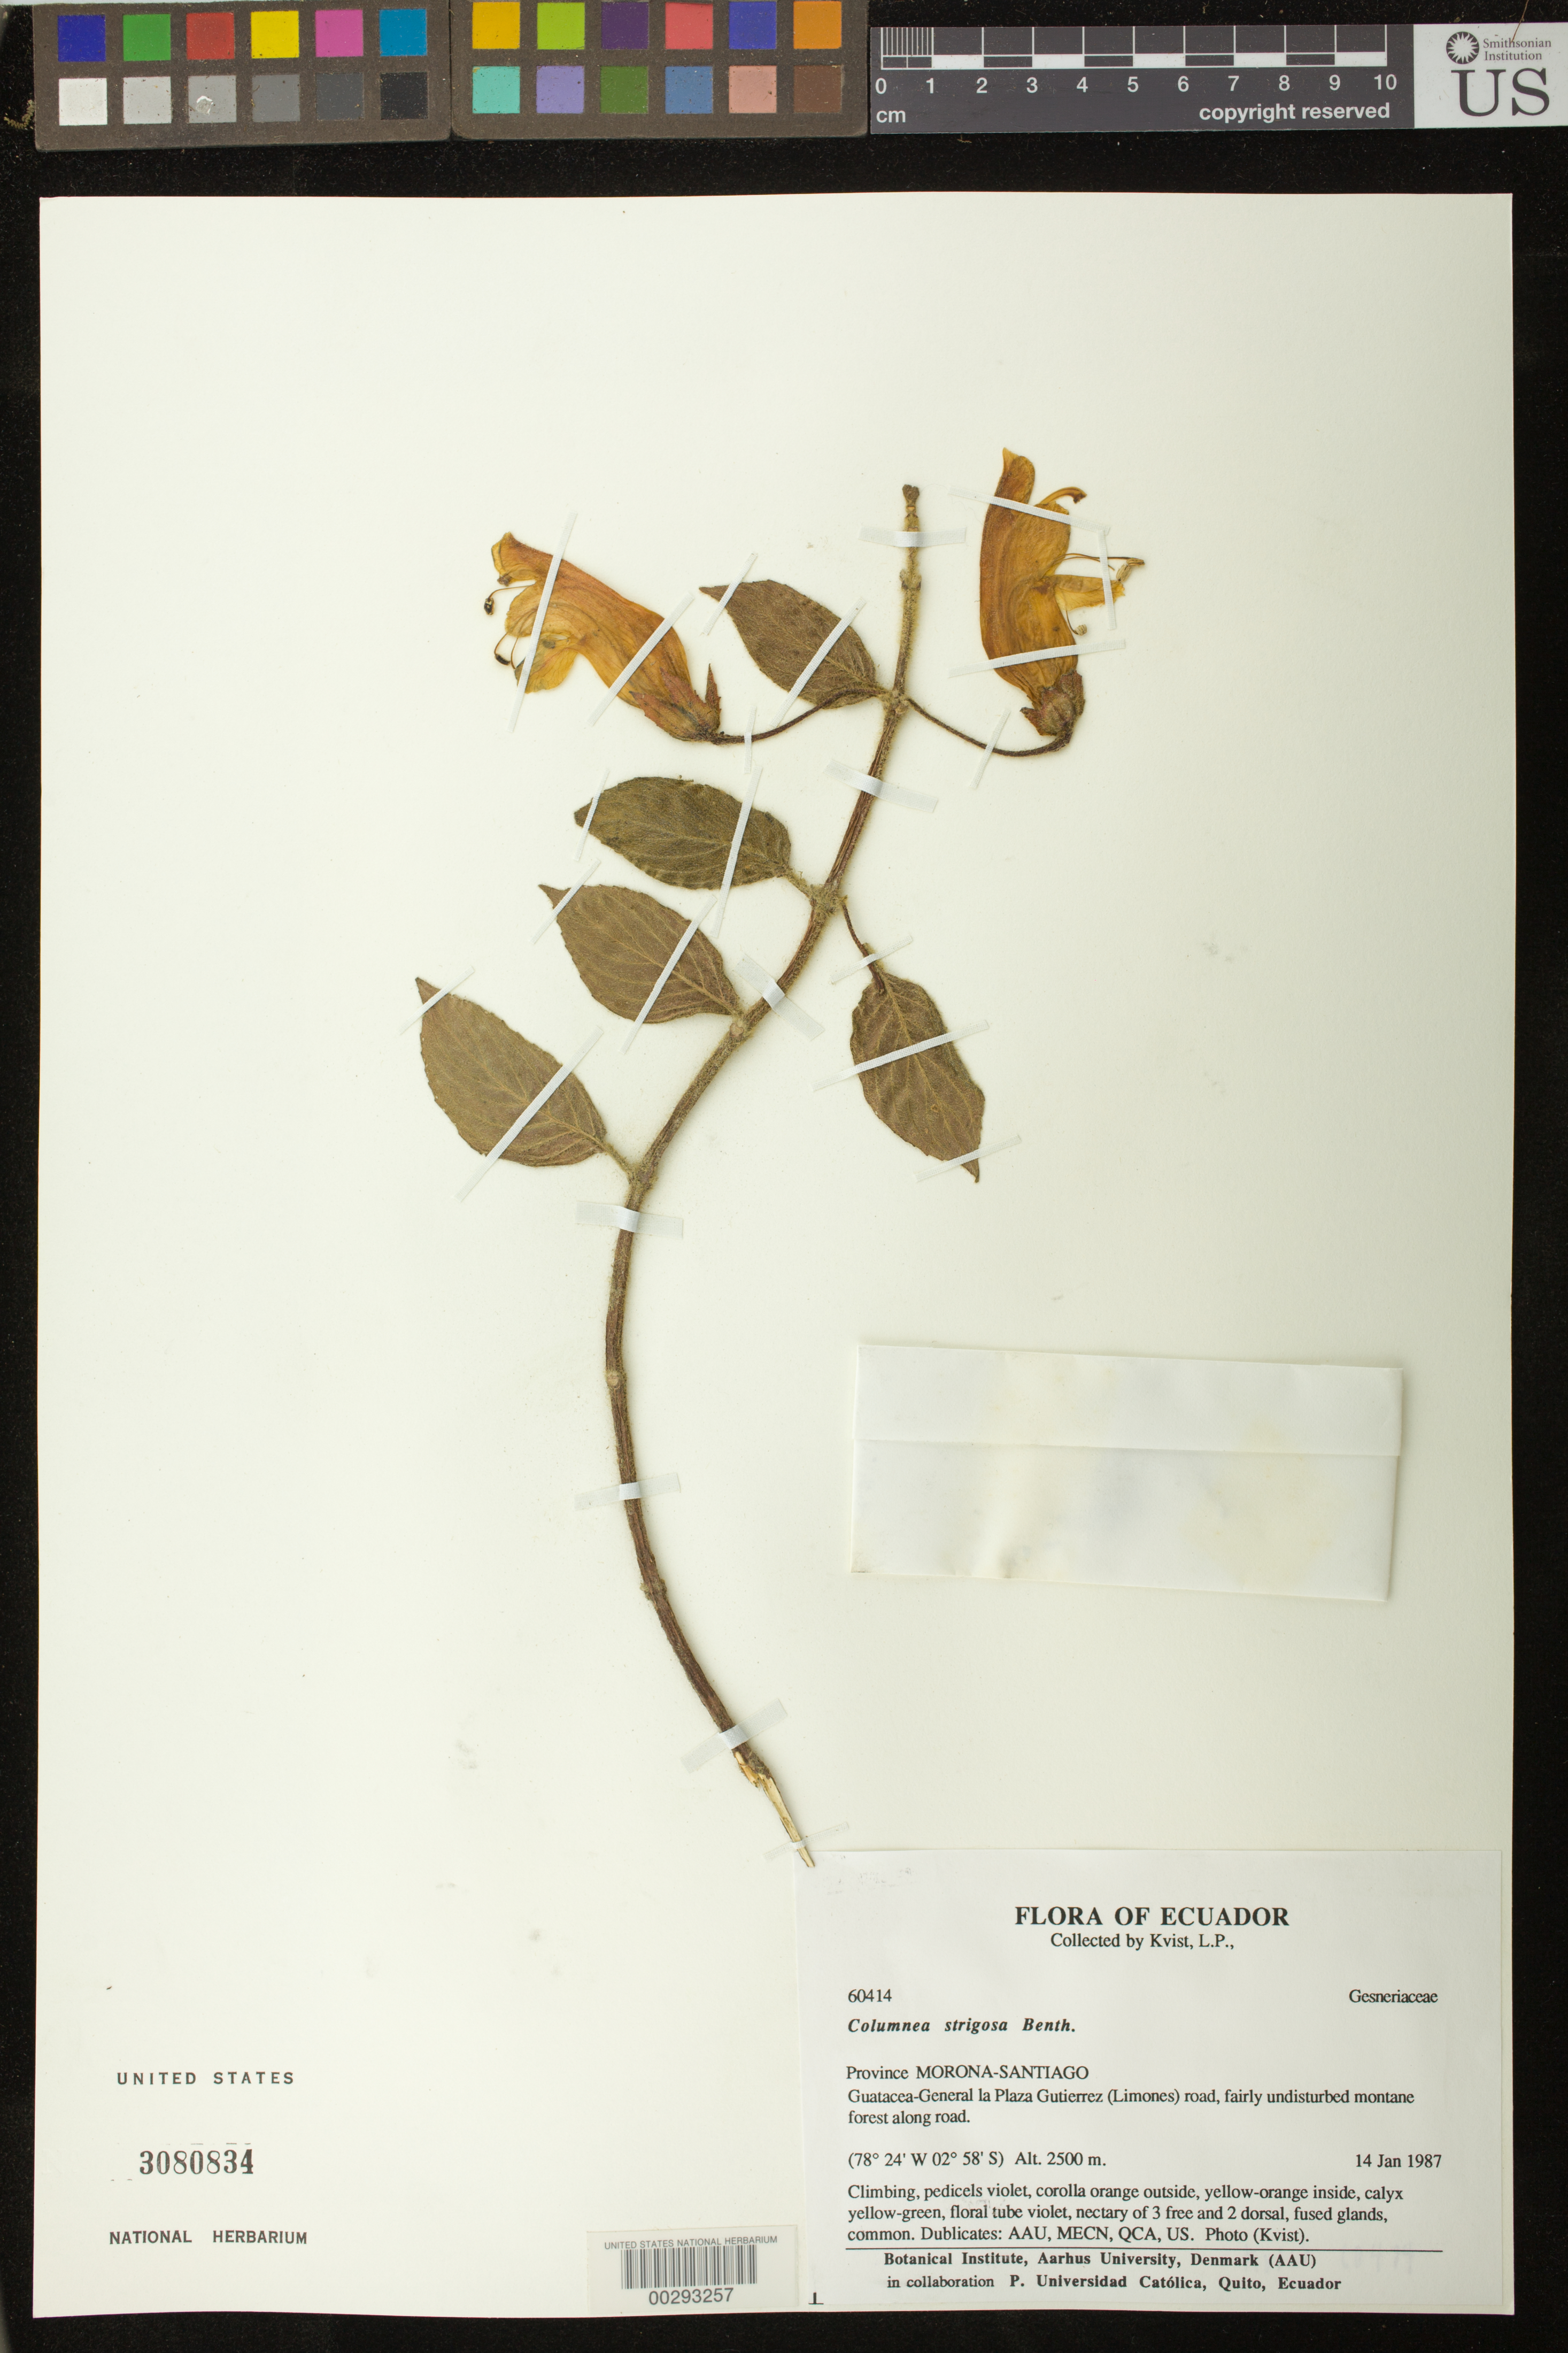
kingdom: Plantae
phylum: Tracheophyta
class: Magnoliopsida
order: Lamiales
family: Gesneriaceae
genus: Columnea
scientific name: Columnea strigosa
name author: Benth.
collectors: L. P. Kvist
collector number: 60414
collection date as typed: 14 Jan 1987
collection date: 1987-01-14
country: Ecuador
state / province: Morona-Santiago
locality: Guatacea - General La Plaza Gutierrez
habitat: Undisturbed montaneforest along road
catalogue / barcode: US 3080834